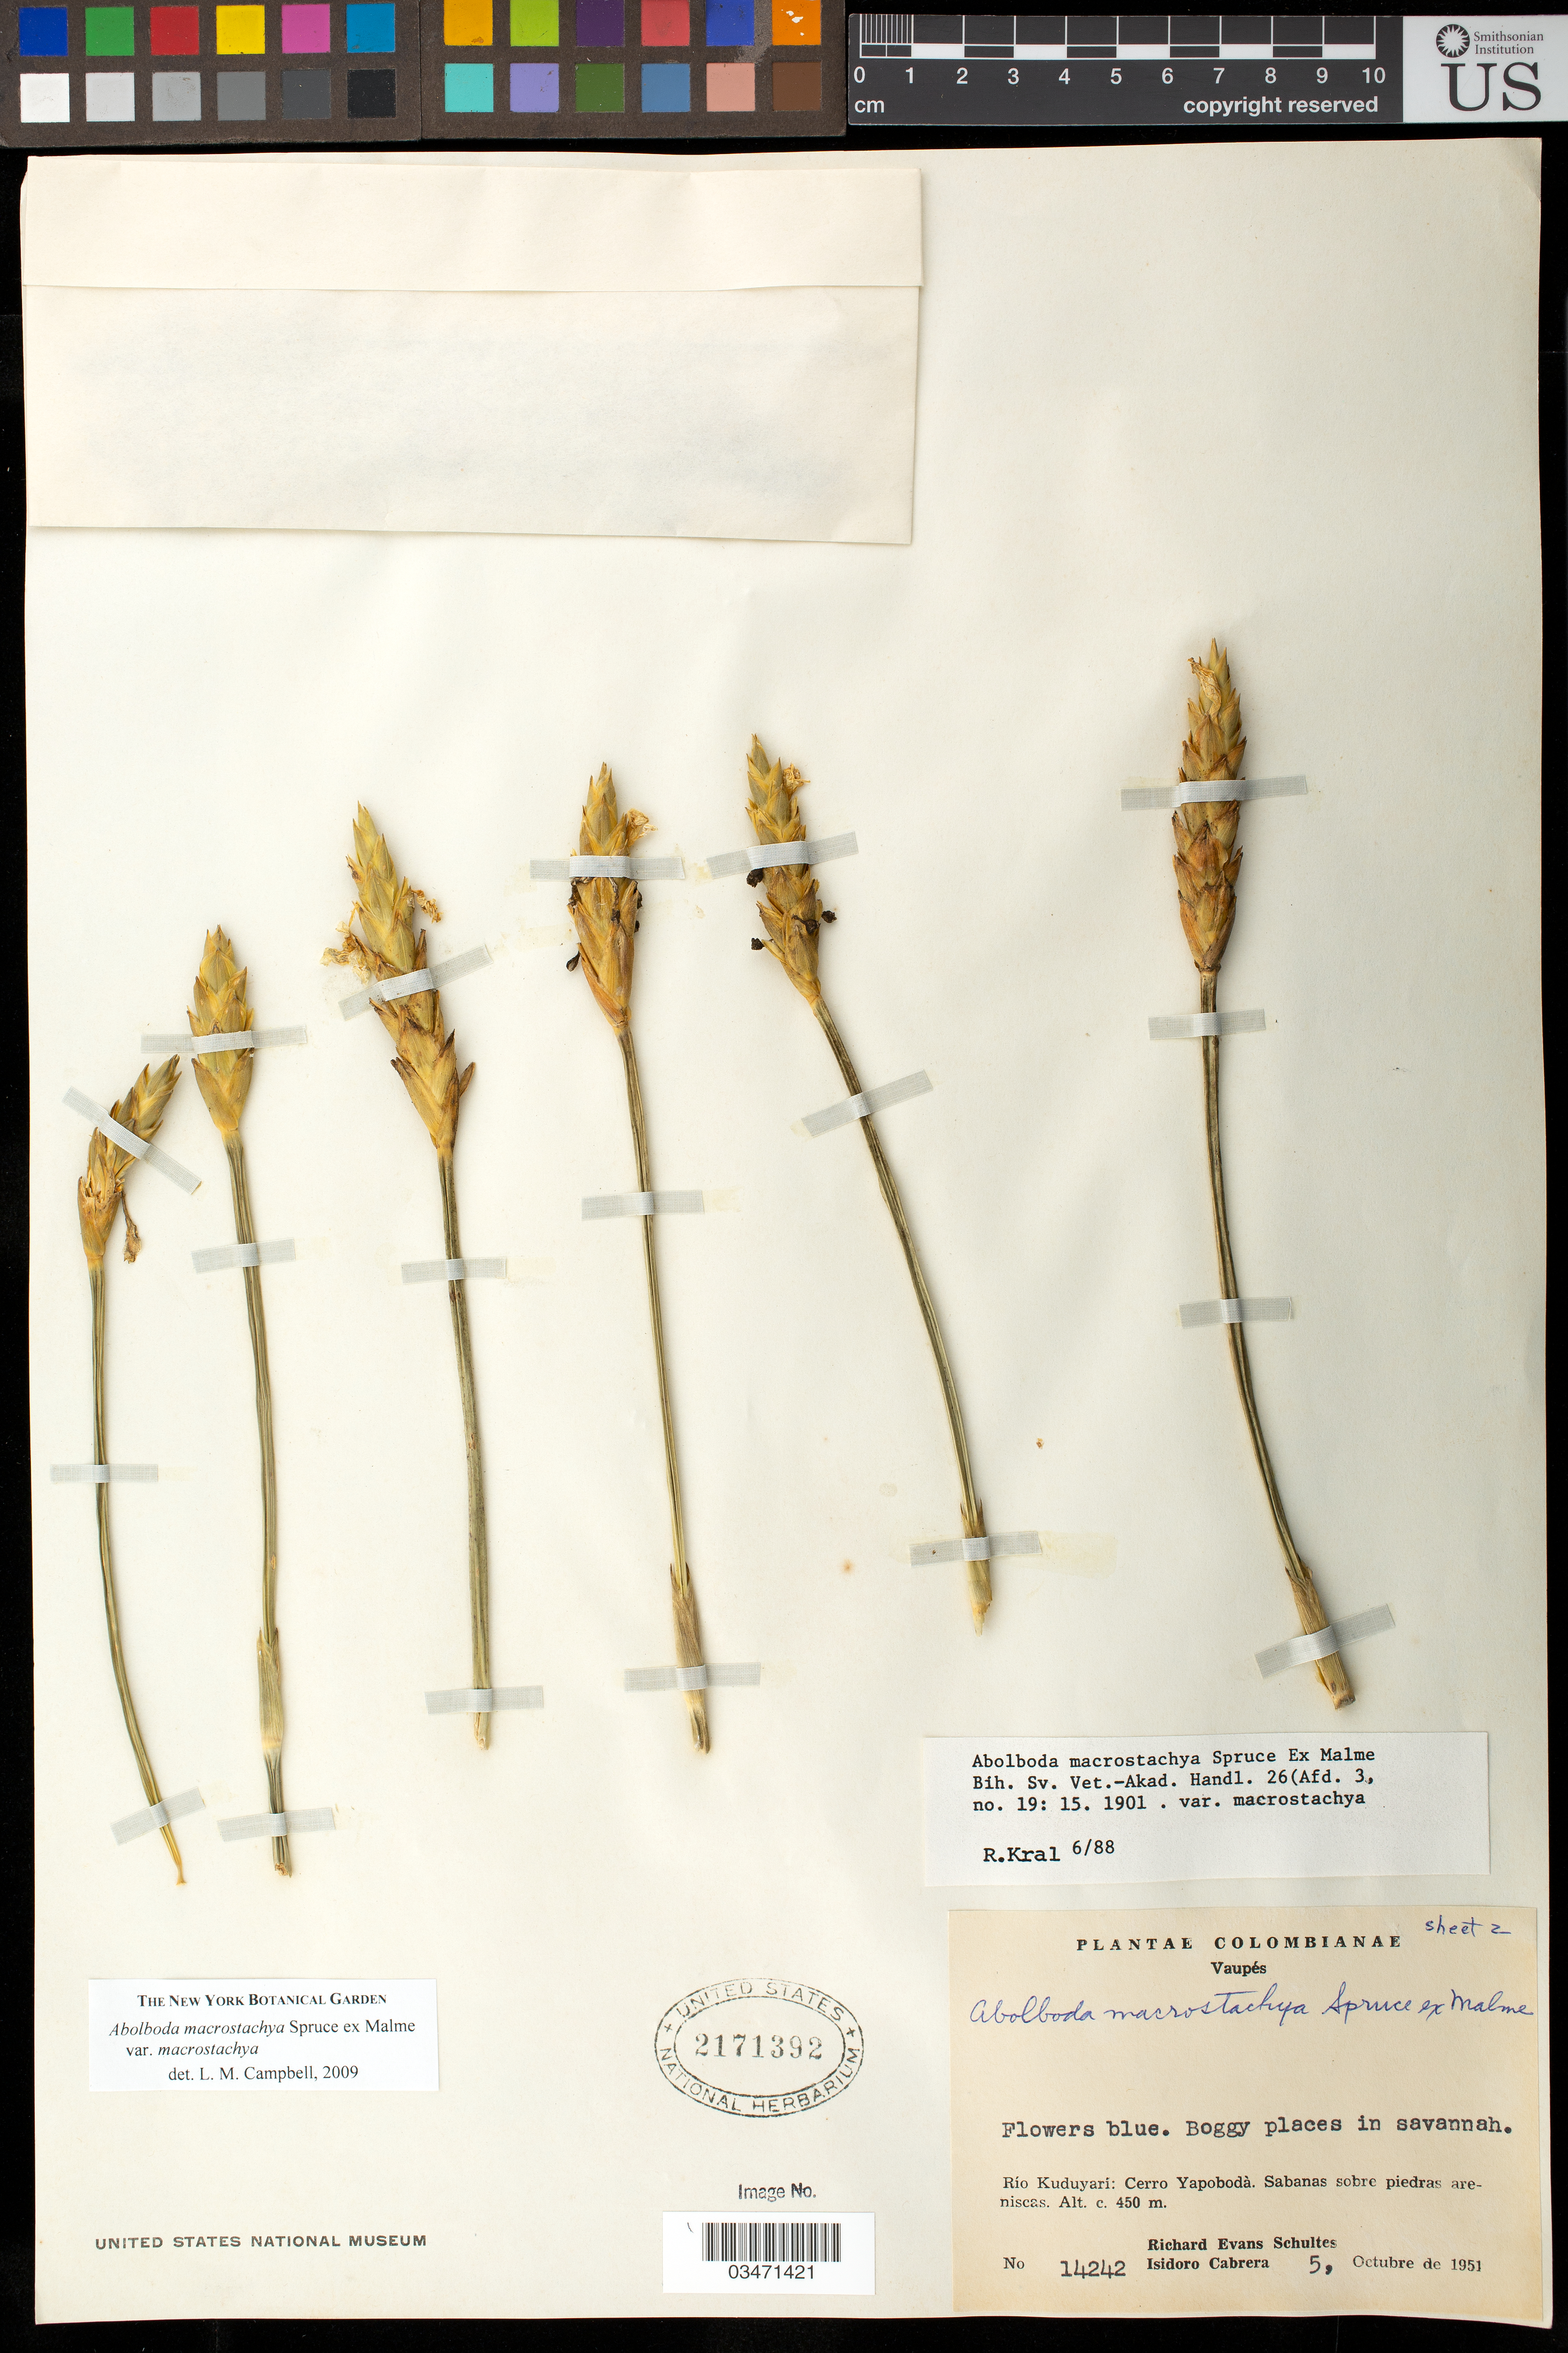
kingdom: Plantae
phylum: Tracheophyta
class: Liliopsida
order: Poales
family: Xyridaceae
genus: Abolboda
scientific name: Abolboda macrostachya var. macrostachya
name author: Spruce ex Malme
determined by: Campbell, L. M.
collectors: R. E. Schultes & I. Cabrera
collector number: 14242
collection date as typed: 05 Oct 1951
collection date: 1951-10-05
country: Colombia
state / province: Vaupés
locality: Rio Kuduyari, Cerro Yapoboda.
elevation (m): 450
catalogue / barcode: US 2171392